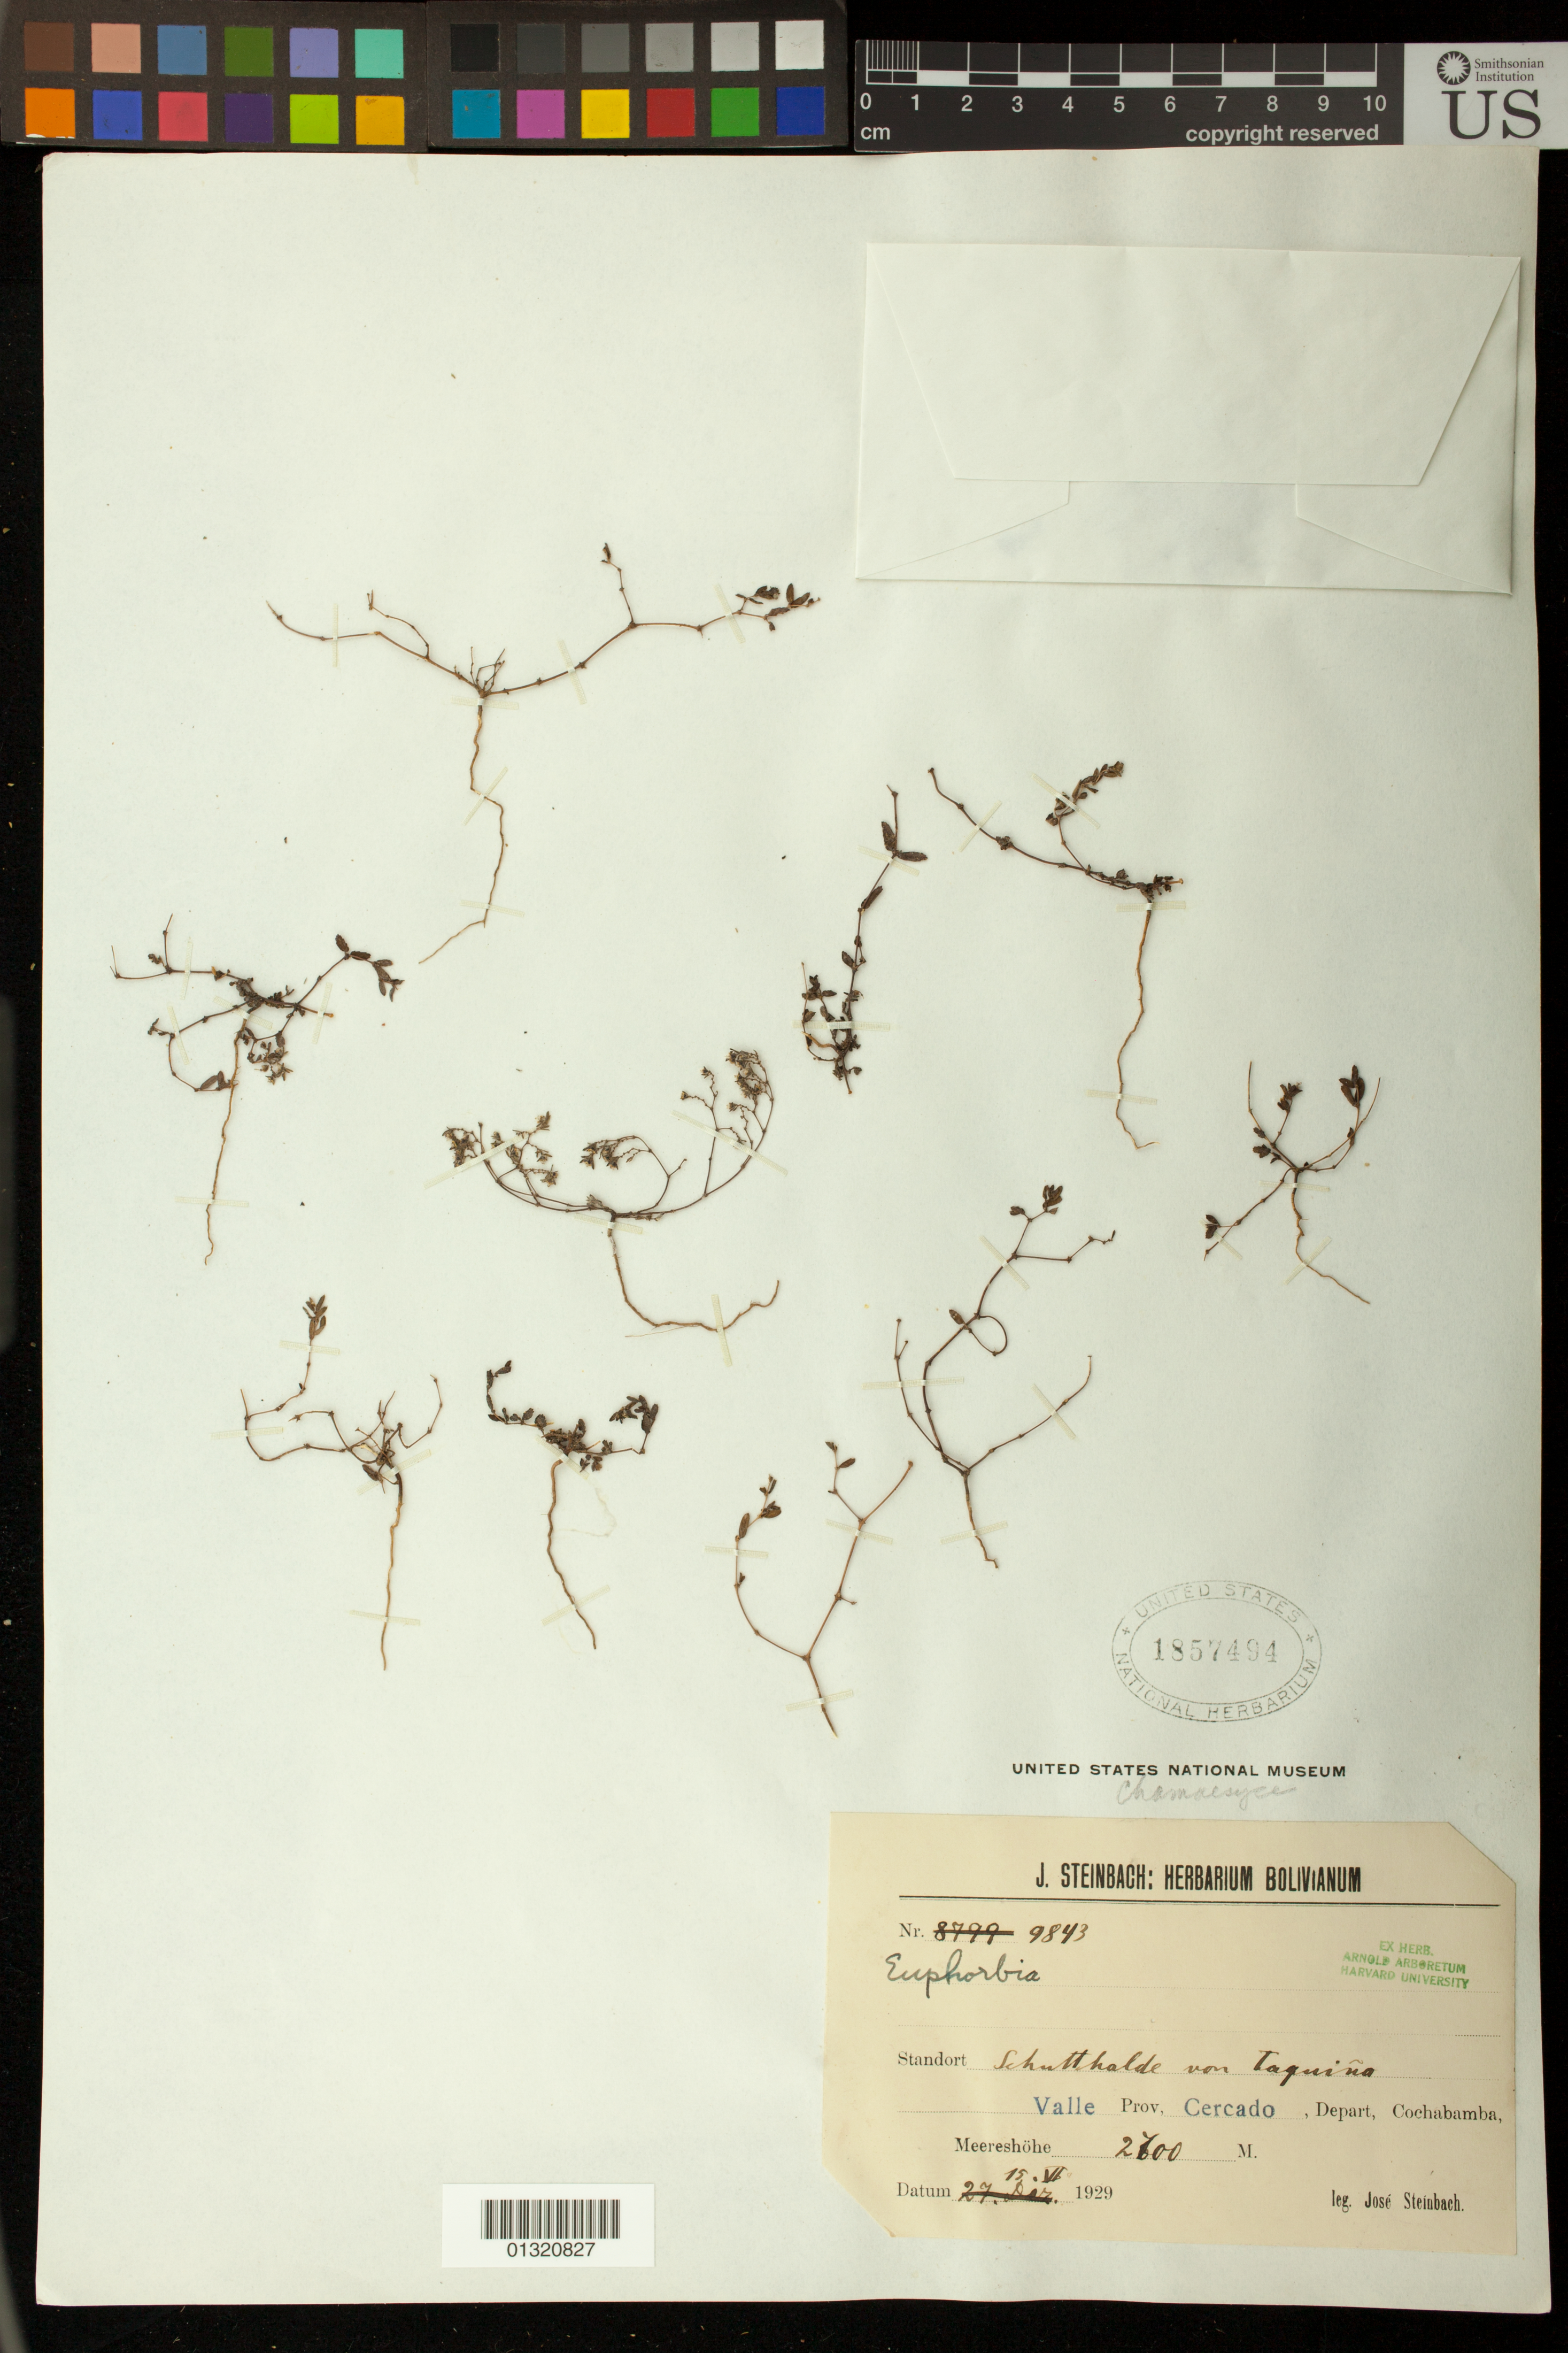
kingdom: Plantae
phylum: Tracheophyta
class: Magnoliopsida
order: Malpighiales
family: Euphorbiaceae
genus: Euphorbia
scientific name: Euphorbia sp.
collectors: J. Steinbach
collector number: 9843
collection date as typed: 15 VI 1929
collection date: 1929-06-15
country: Bolivia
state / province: Cochabamba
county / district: Cercado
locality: Valle Prov, Cercado, Depart, Cochabamba, Taquiña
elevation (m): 2700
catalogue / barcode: US 1857494